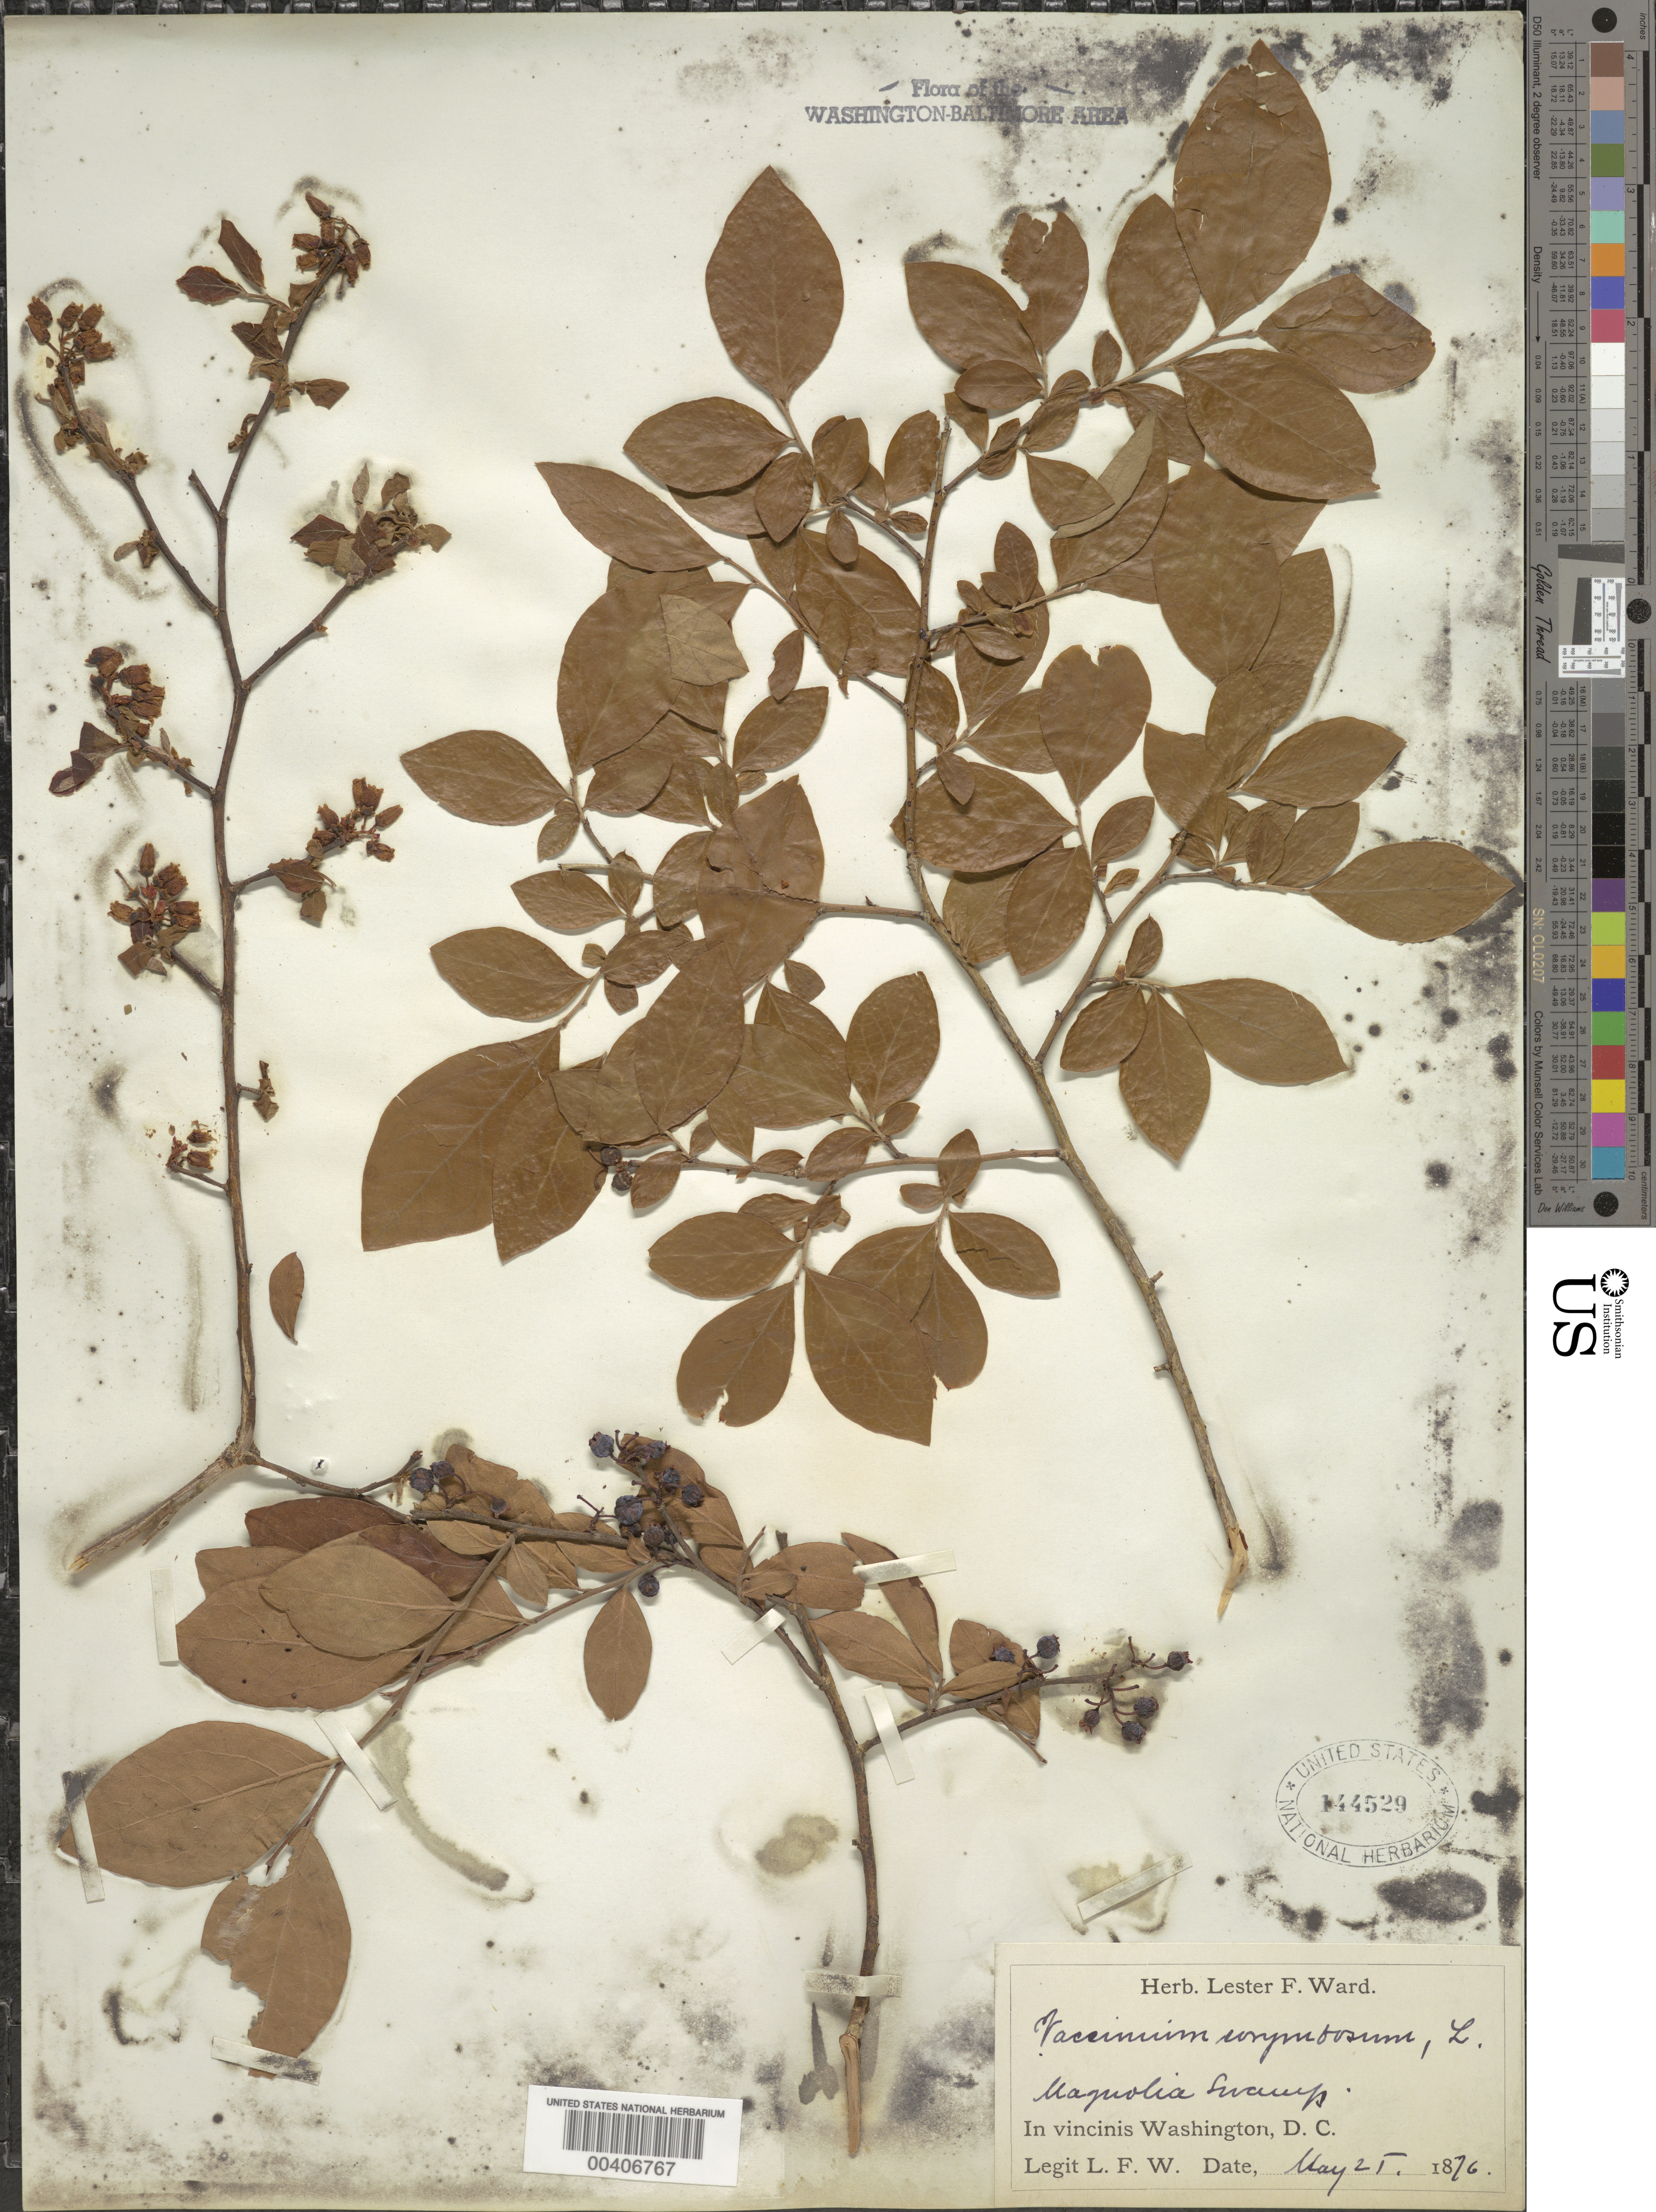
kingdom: Plantae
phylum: Tracheophyta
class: Magnoliopsida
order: Ericales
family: Ericaceae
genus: Vaccinium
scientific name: Vaccinium corymbosum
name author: L.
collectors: L. F. Ward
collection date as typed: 21 May 1876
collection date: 1876-05-21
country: United States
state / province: District of Columbia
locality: Magnolia Swamp Rock Creek Park and Vicinity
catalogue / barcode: US 1445229